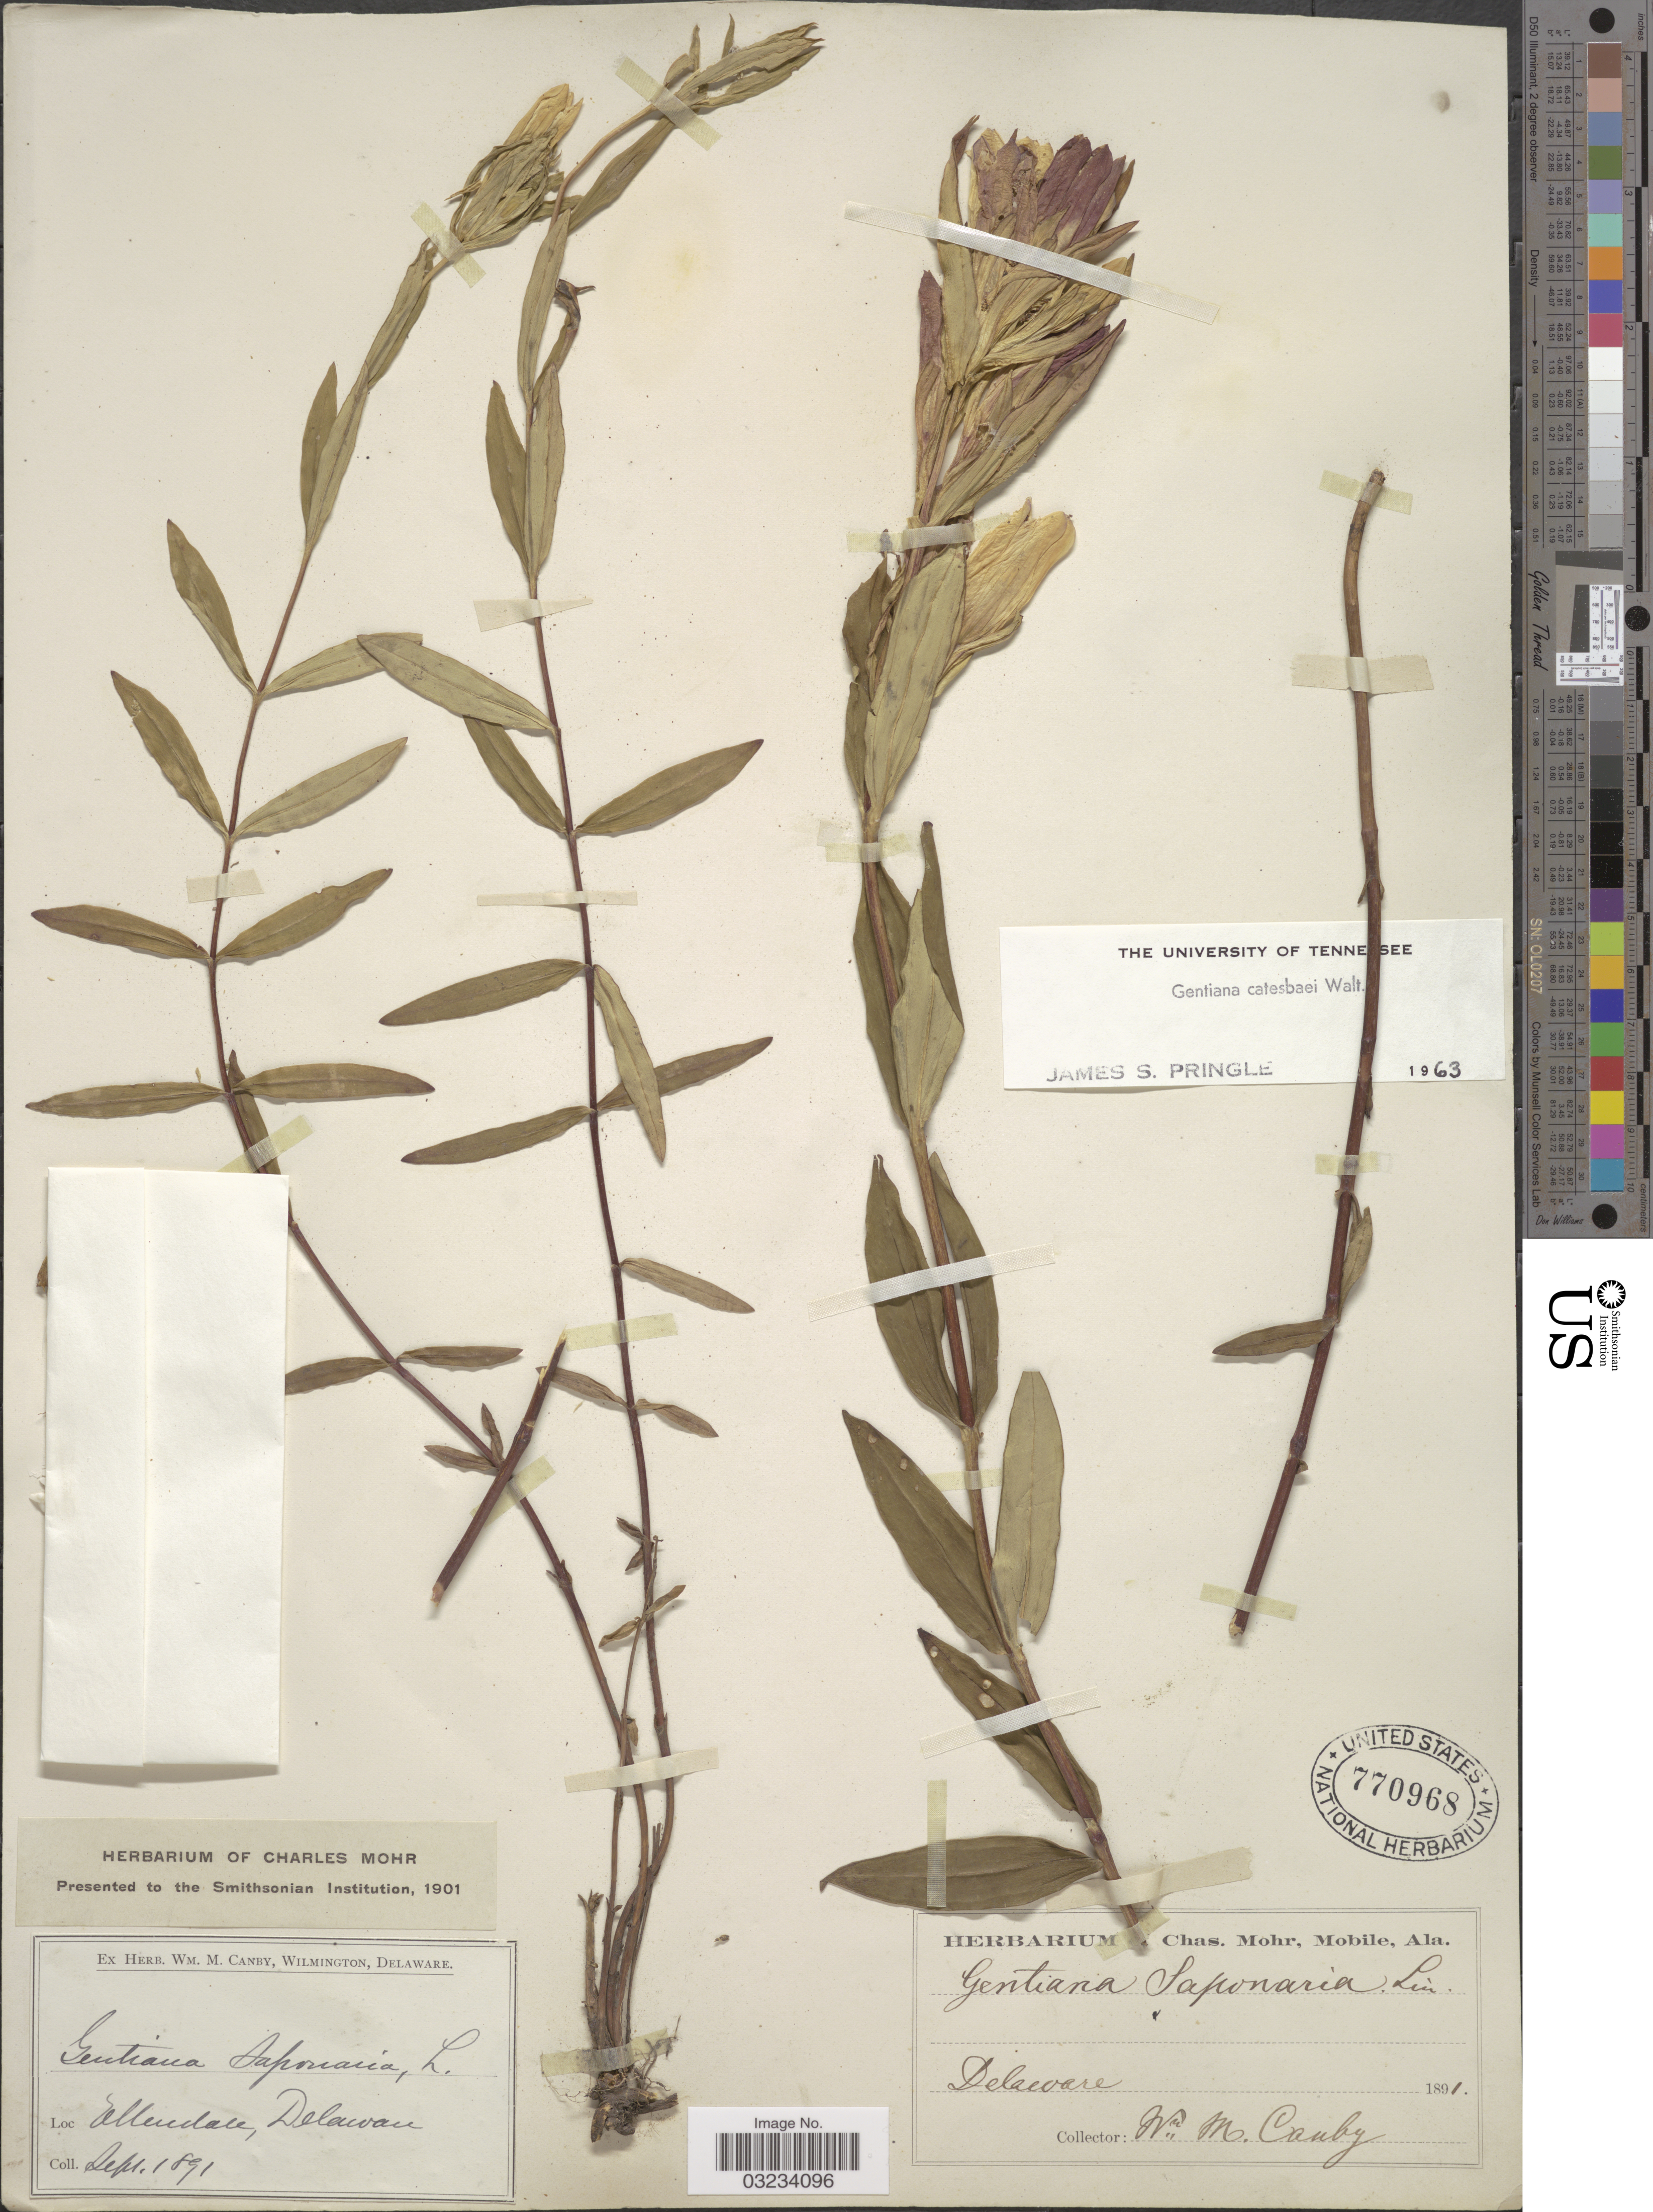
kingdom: Plantae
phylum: Tracheophyta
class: Magnoliopsida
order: Gentianales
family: Gentianaceae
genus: Gentiana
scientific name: Gentiana catesbaei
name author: Walter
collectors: W. M. Canby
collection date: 1891-09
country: United States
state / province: Delaware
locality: Ellendale.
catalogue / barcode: US 770968